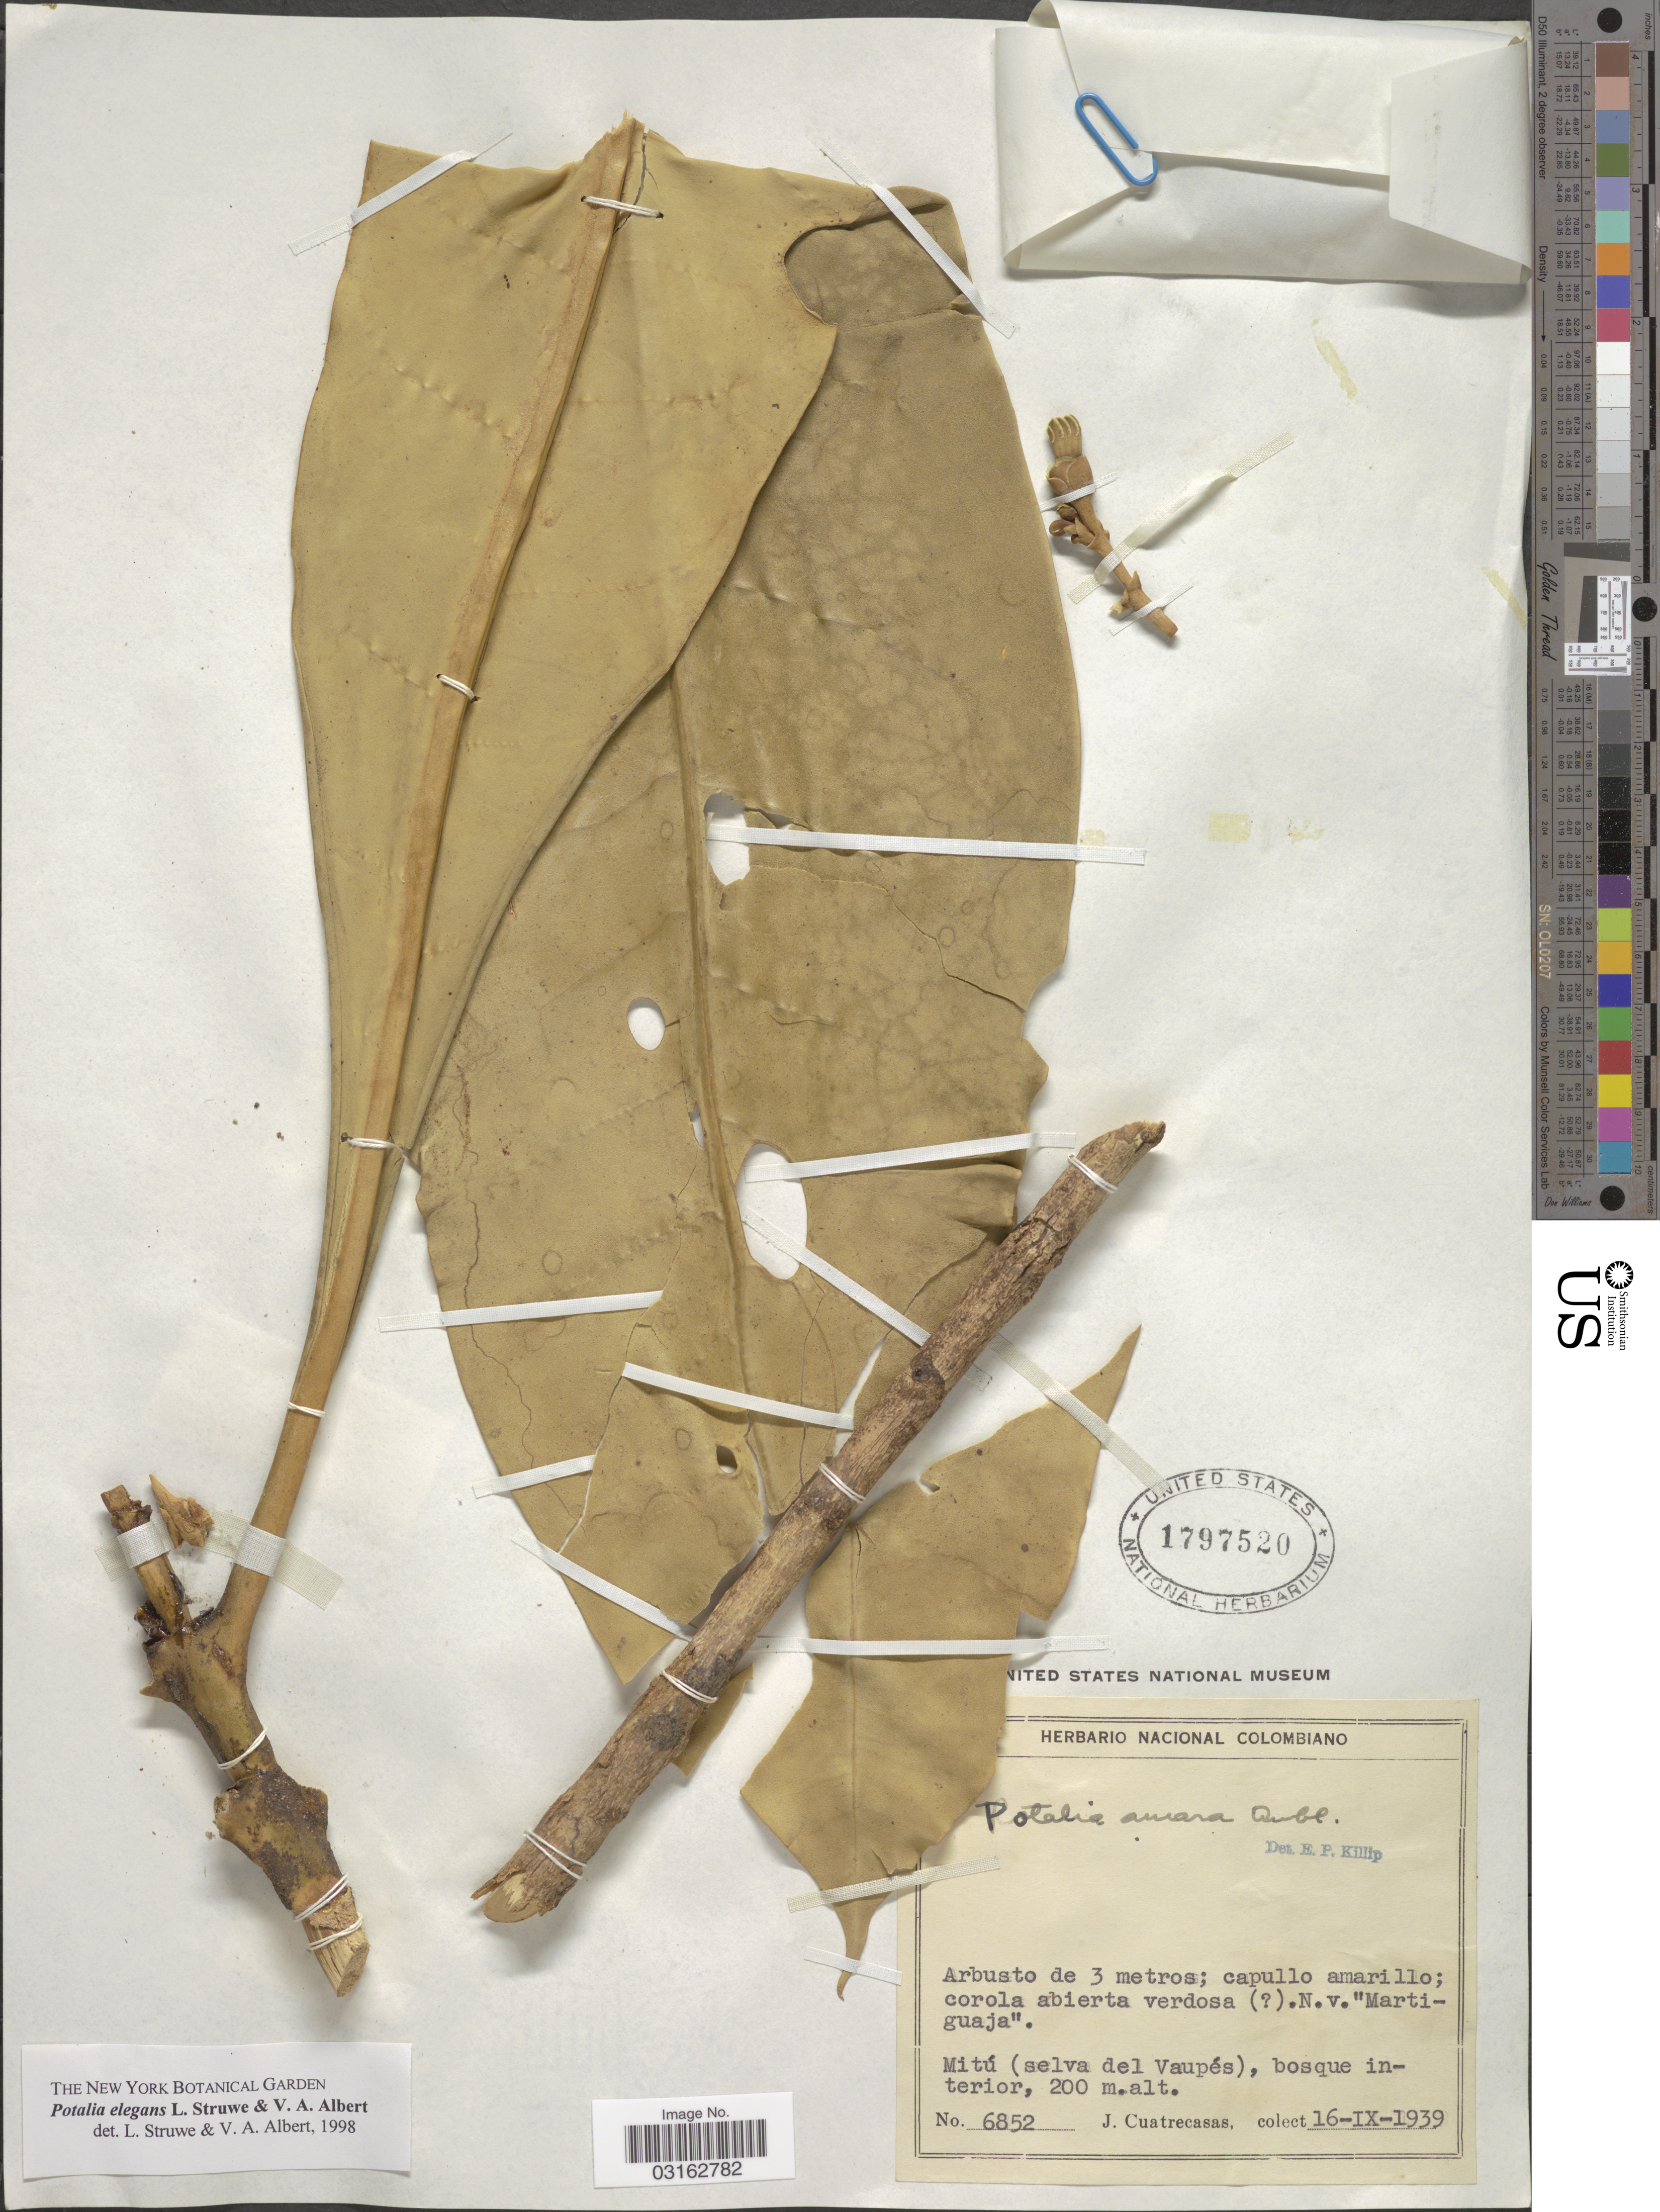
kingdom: Plantae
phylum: Tracheophyta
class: Magnoliopsida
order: Gentianales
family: Gentianaceae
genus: Potalia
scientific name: Potalia elegans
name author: Struwe & V.A. Albert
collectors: J. Cuatrecasas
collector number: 6852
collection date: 1939-09-16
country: Colombia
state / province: Vaupés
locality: Mitú (selva del Vaupés), bosque interior.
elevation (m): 200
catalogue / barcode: US 1797520